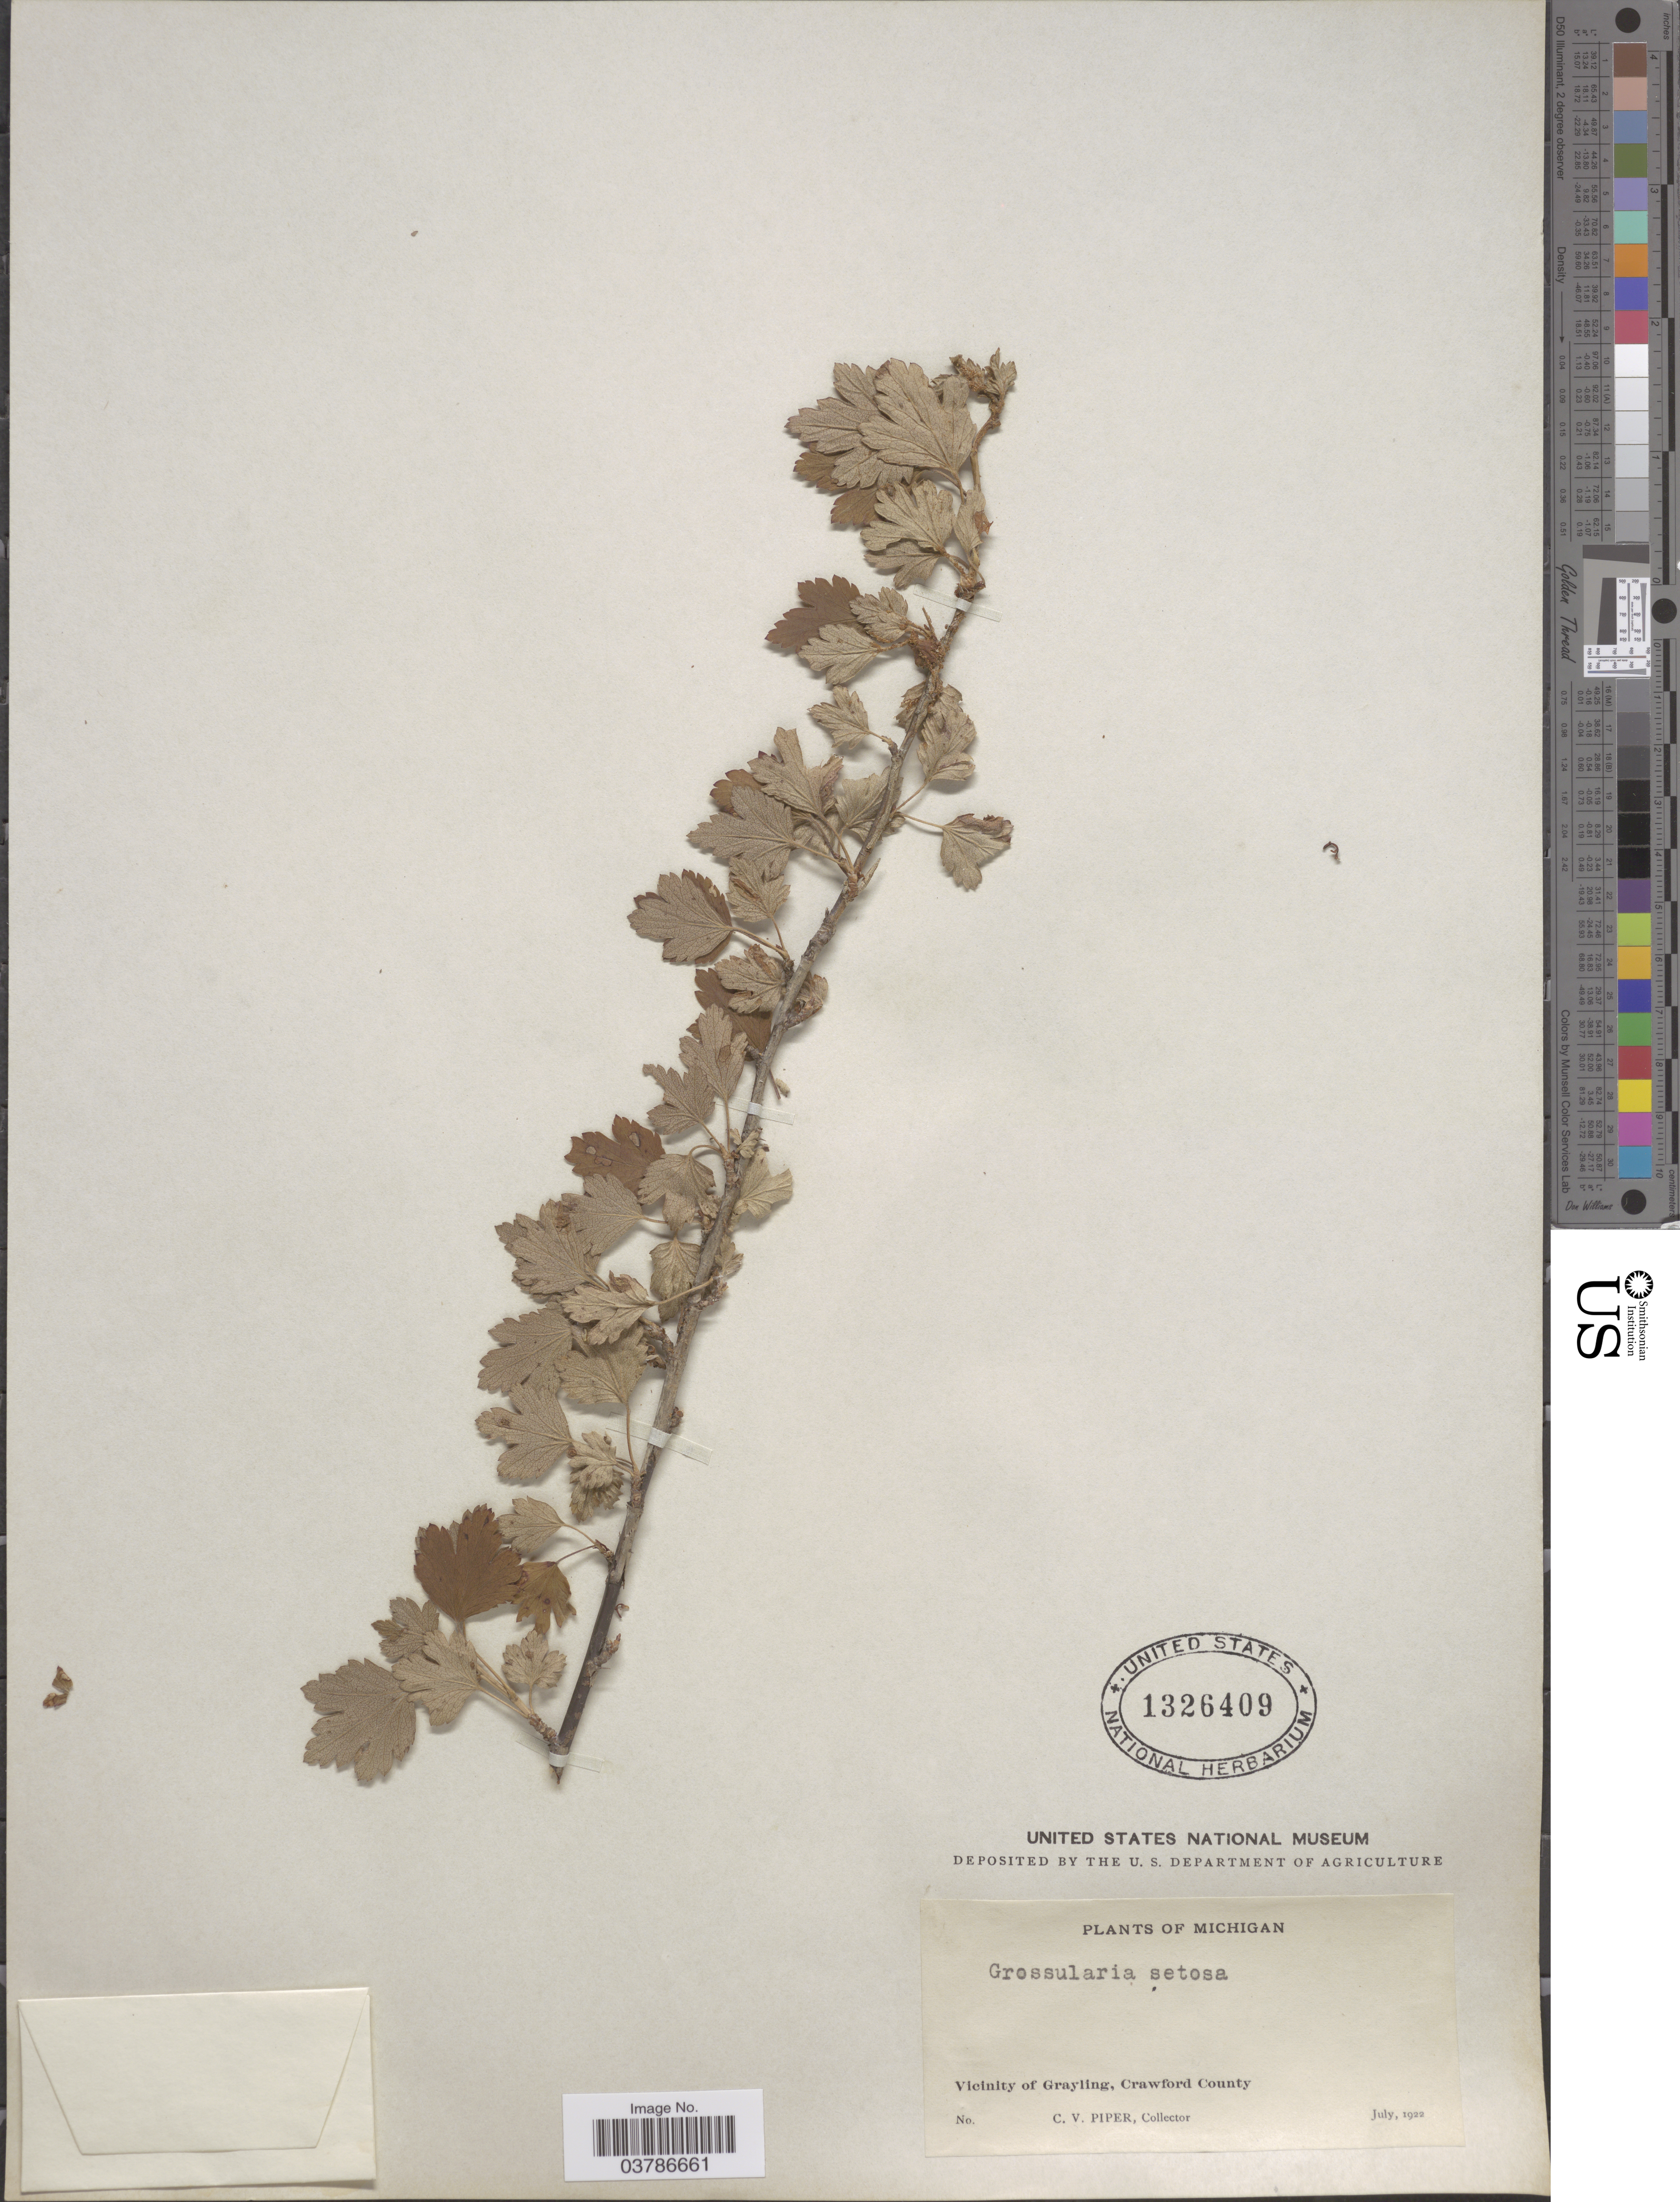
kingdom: Plantae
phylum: Tracheophyta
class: Magnoliopsida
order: Saxifragales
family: Grossulariaceae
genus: Ribes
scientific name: Ribes oxyacanthoides var. setosum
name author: (Lindl.) Dorn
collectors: C. V. Piper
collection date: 1922-07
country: United States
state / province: Michigan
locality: Vicinity of Grayling, Crawford County.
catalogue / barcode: US 1326409